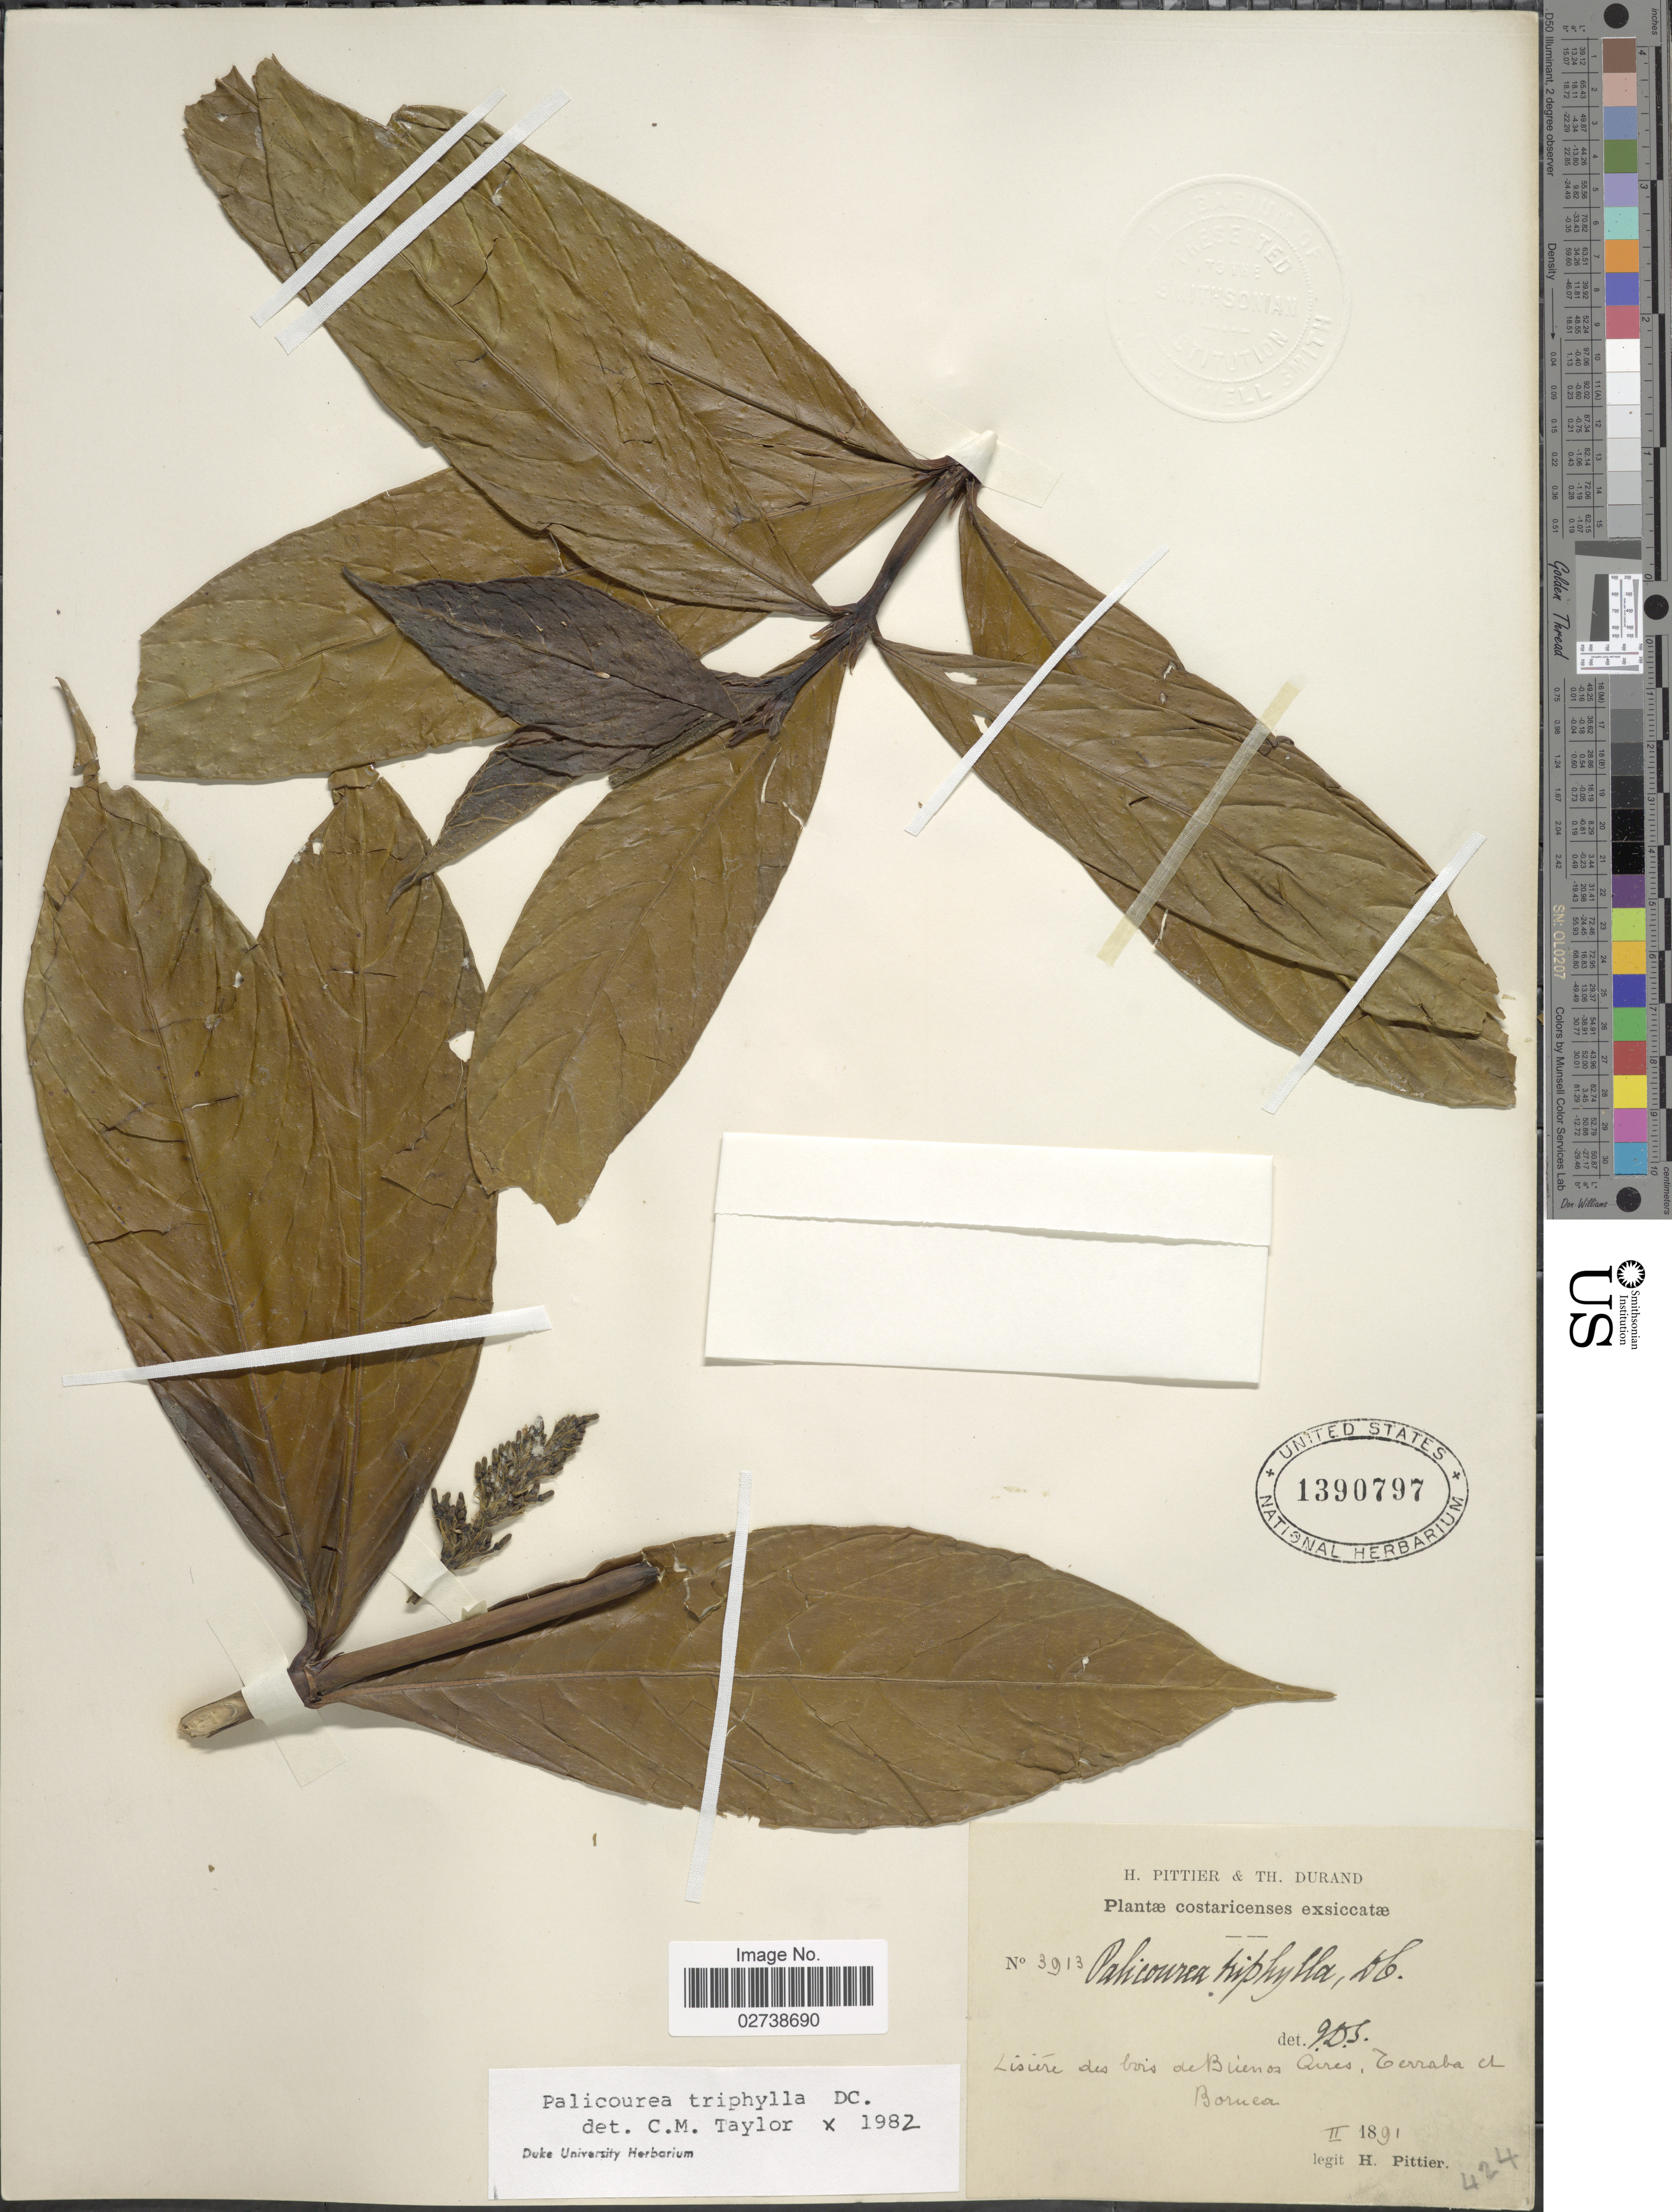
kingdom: Plantae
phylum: Tracheophyta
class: Magnoliopsida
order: Gentianales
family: Rubiaceae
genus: Palicourea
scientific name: Palicourea triphylla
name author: DC.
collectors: H. F. Pittier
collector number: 3913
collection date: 1891-02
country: Costa Rica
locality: Lisiére des bois de Buenos Aires, Terraba el Boruca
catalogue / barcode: US 1390797